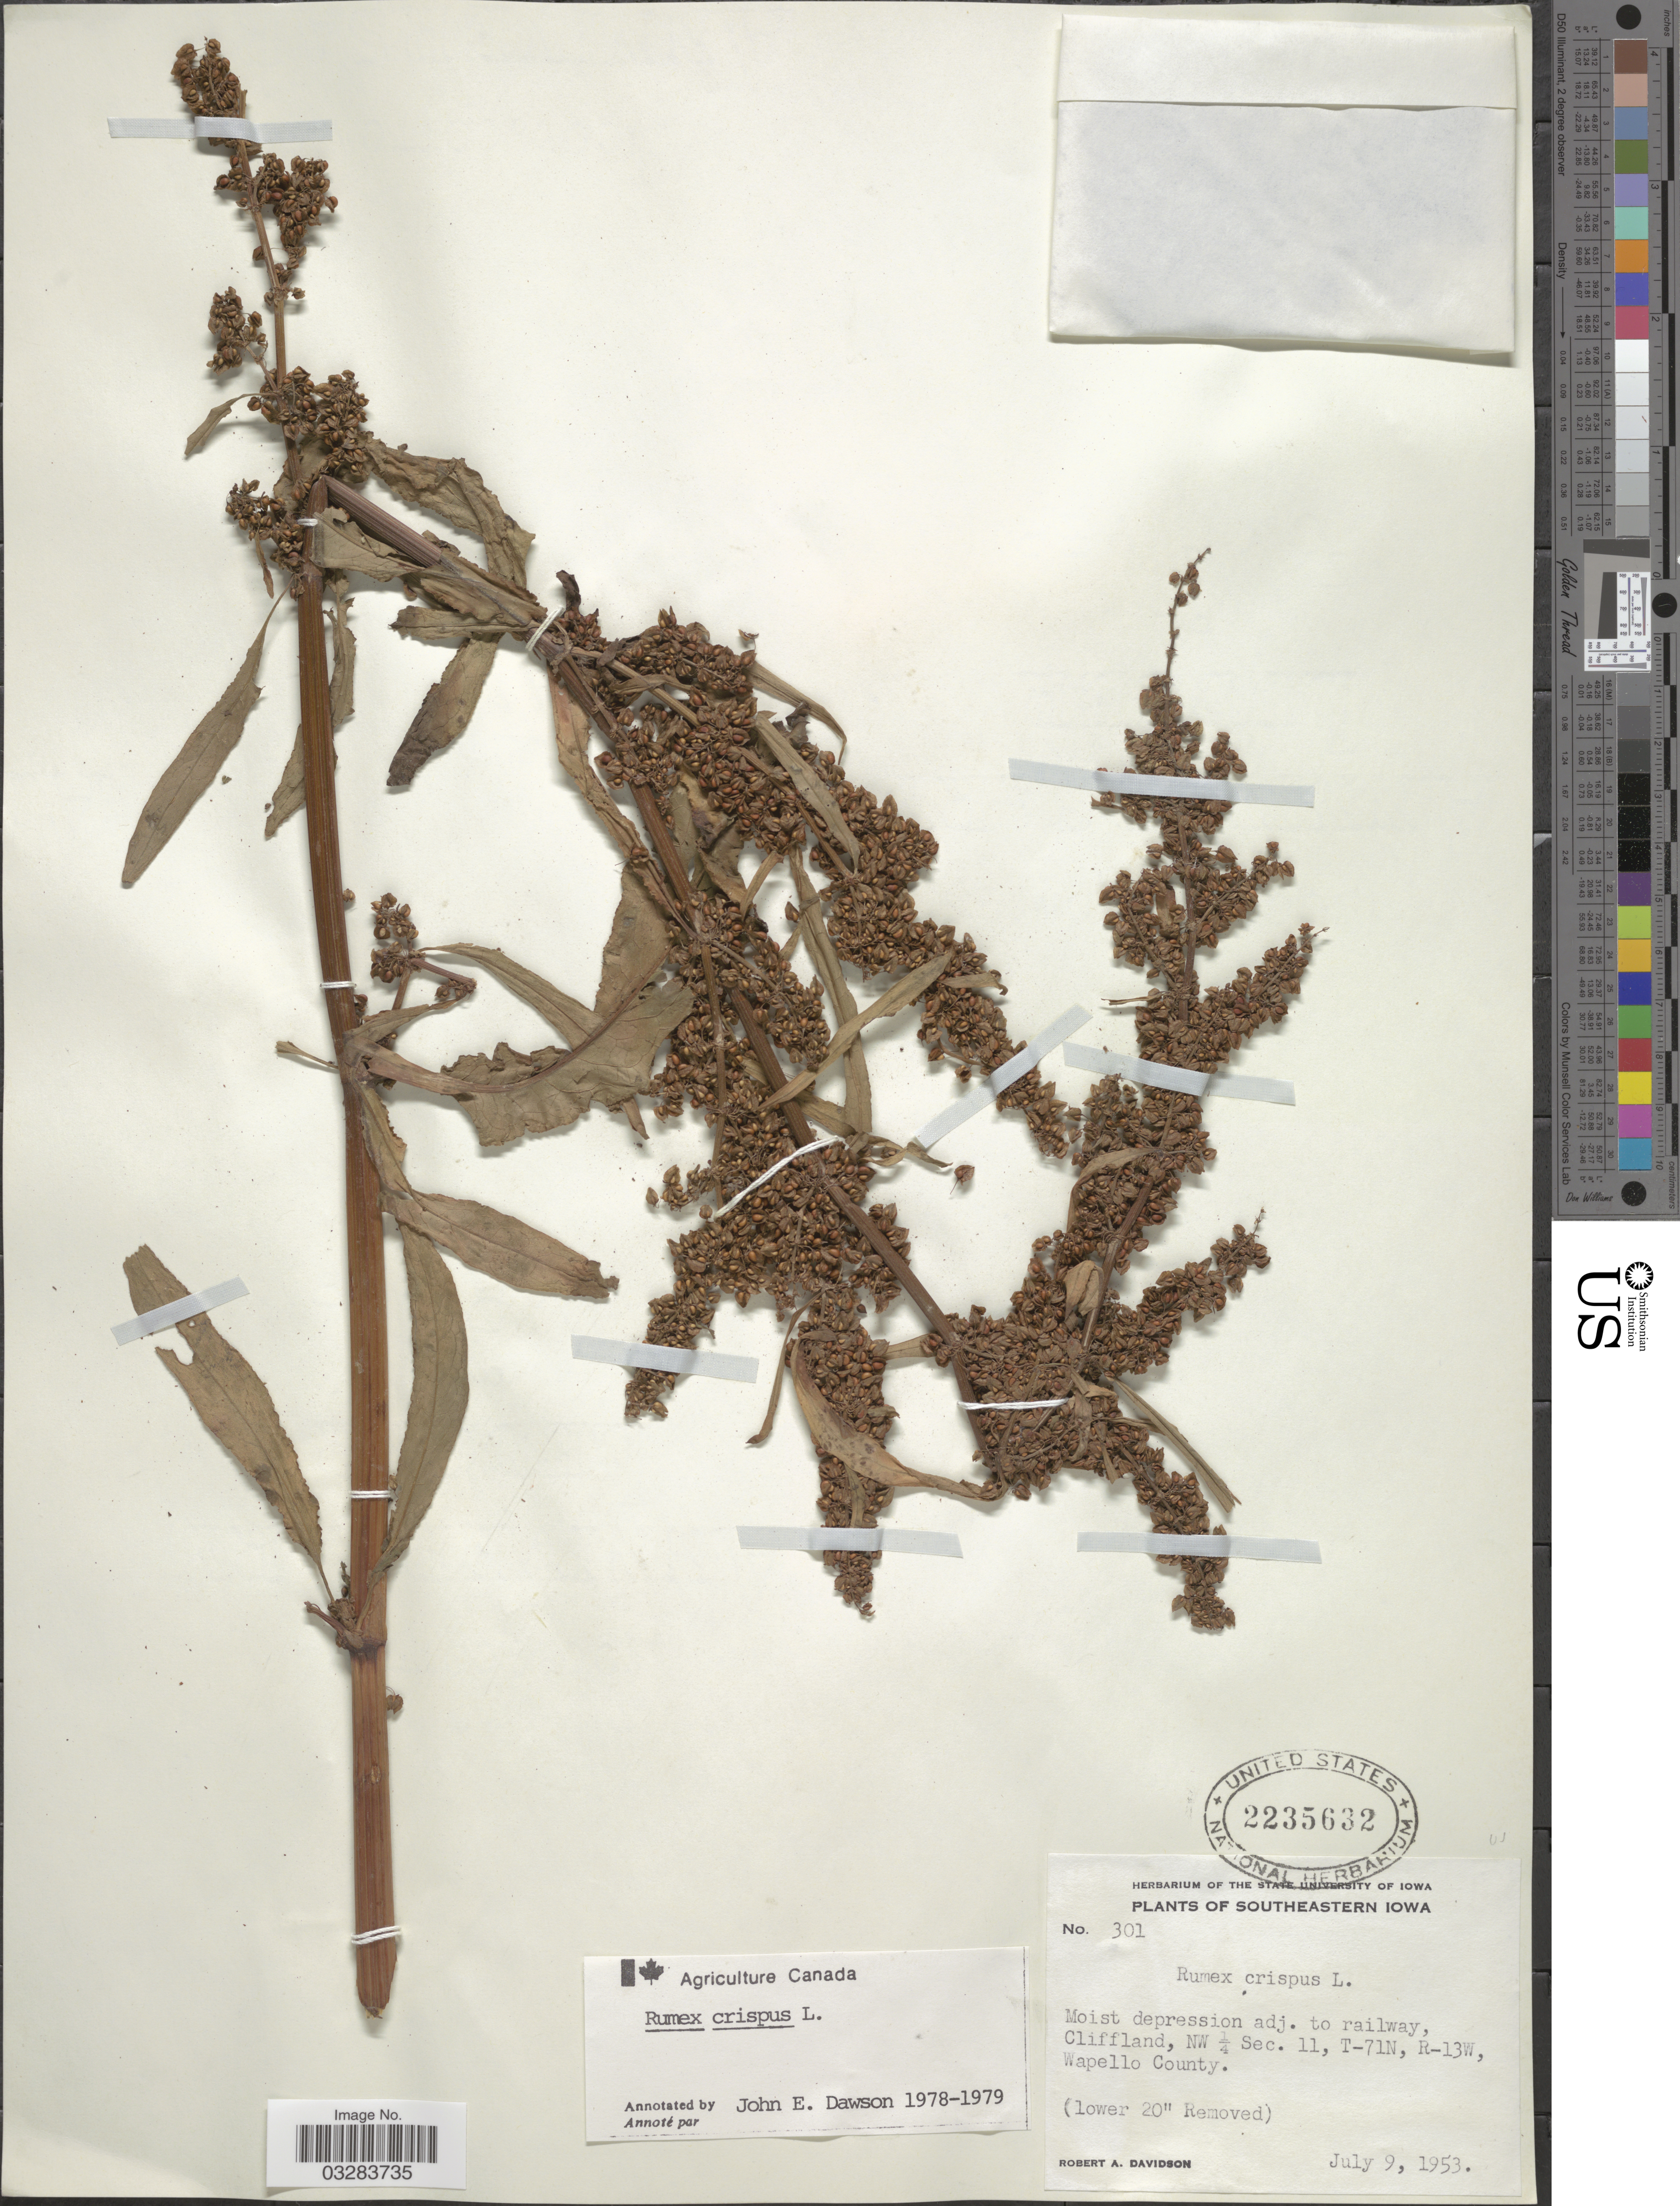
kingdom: Plantae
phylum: Tracheophyta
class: Magnoliopsida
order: Caryophyllales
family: Polygonaceae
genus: Rumex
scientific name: Rumex crispus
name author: L.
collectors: R. A. Davidson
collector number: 301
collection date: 1953-07-09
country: United States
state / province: Iowa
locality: Southeastern Iowa, Moist depression adj. to railway, Cliffland, NW ¼ Sec, 11, T-71N, R-13W, Wapello County.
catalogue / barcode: US 2235632